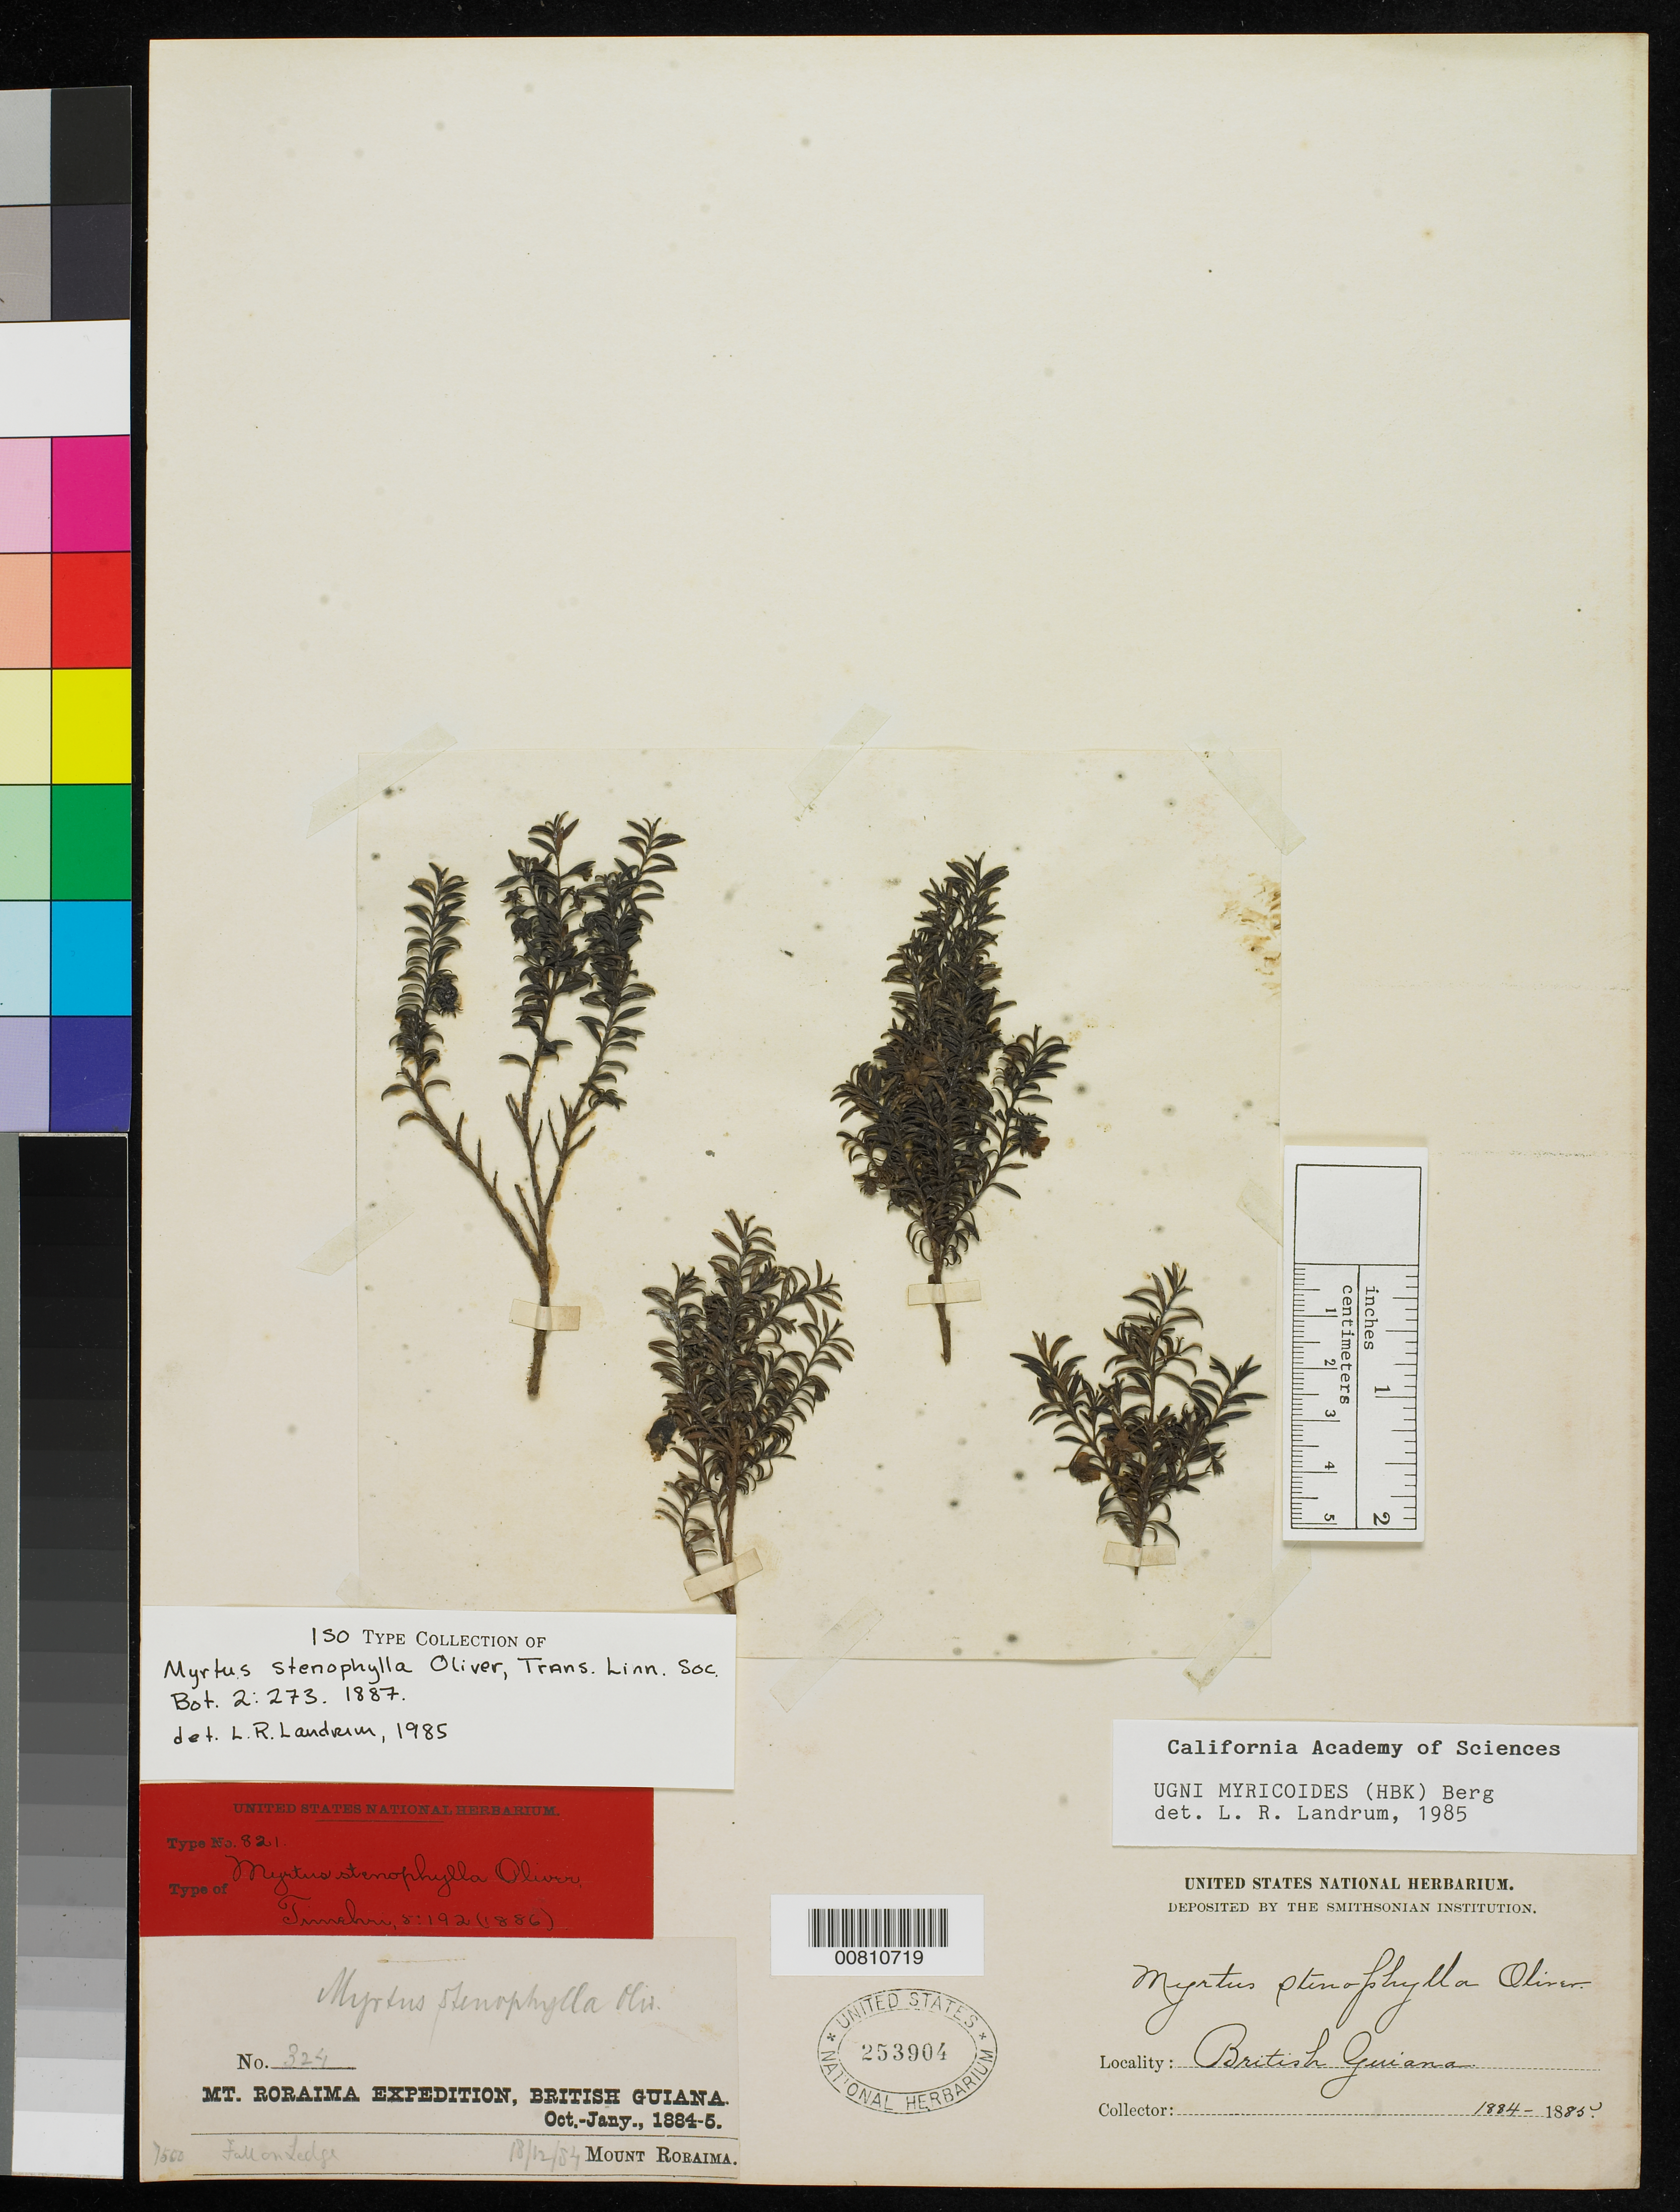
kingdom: Plantae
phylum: Tracheophyta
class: Magnoliopsida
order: Myrtales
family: Myrtaceae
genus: Myrtus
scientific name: Myrtus stenophylla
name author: Oliv. in Thurn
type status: Isotype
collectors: E. F. im Thurn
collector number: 324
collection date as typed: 18 Dec 1884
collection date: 1884-12-18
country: Guyana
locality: Fall on ledge of Roraima.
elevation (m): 2286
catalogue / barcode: US 253904